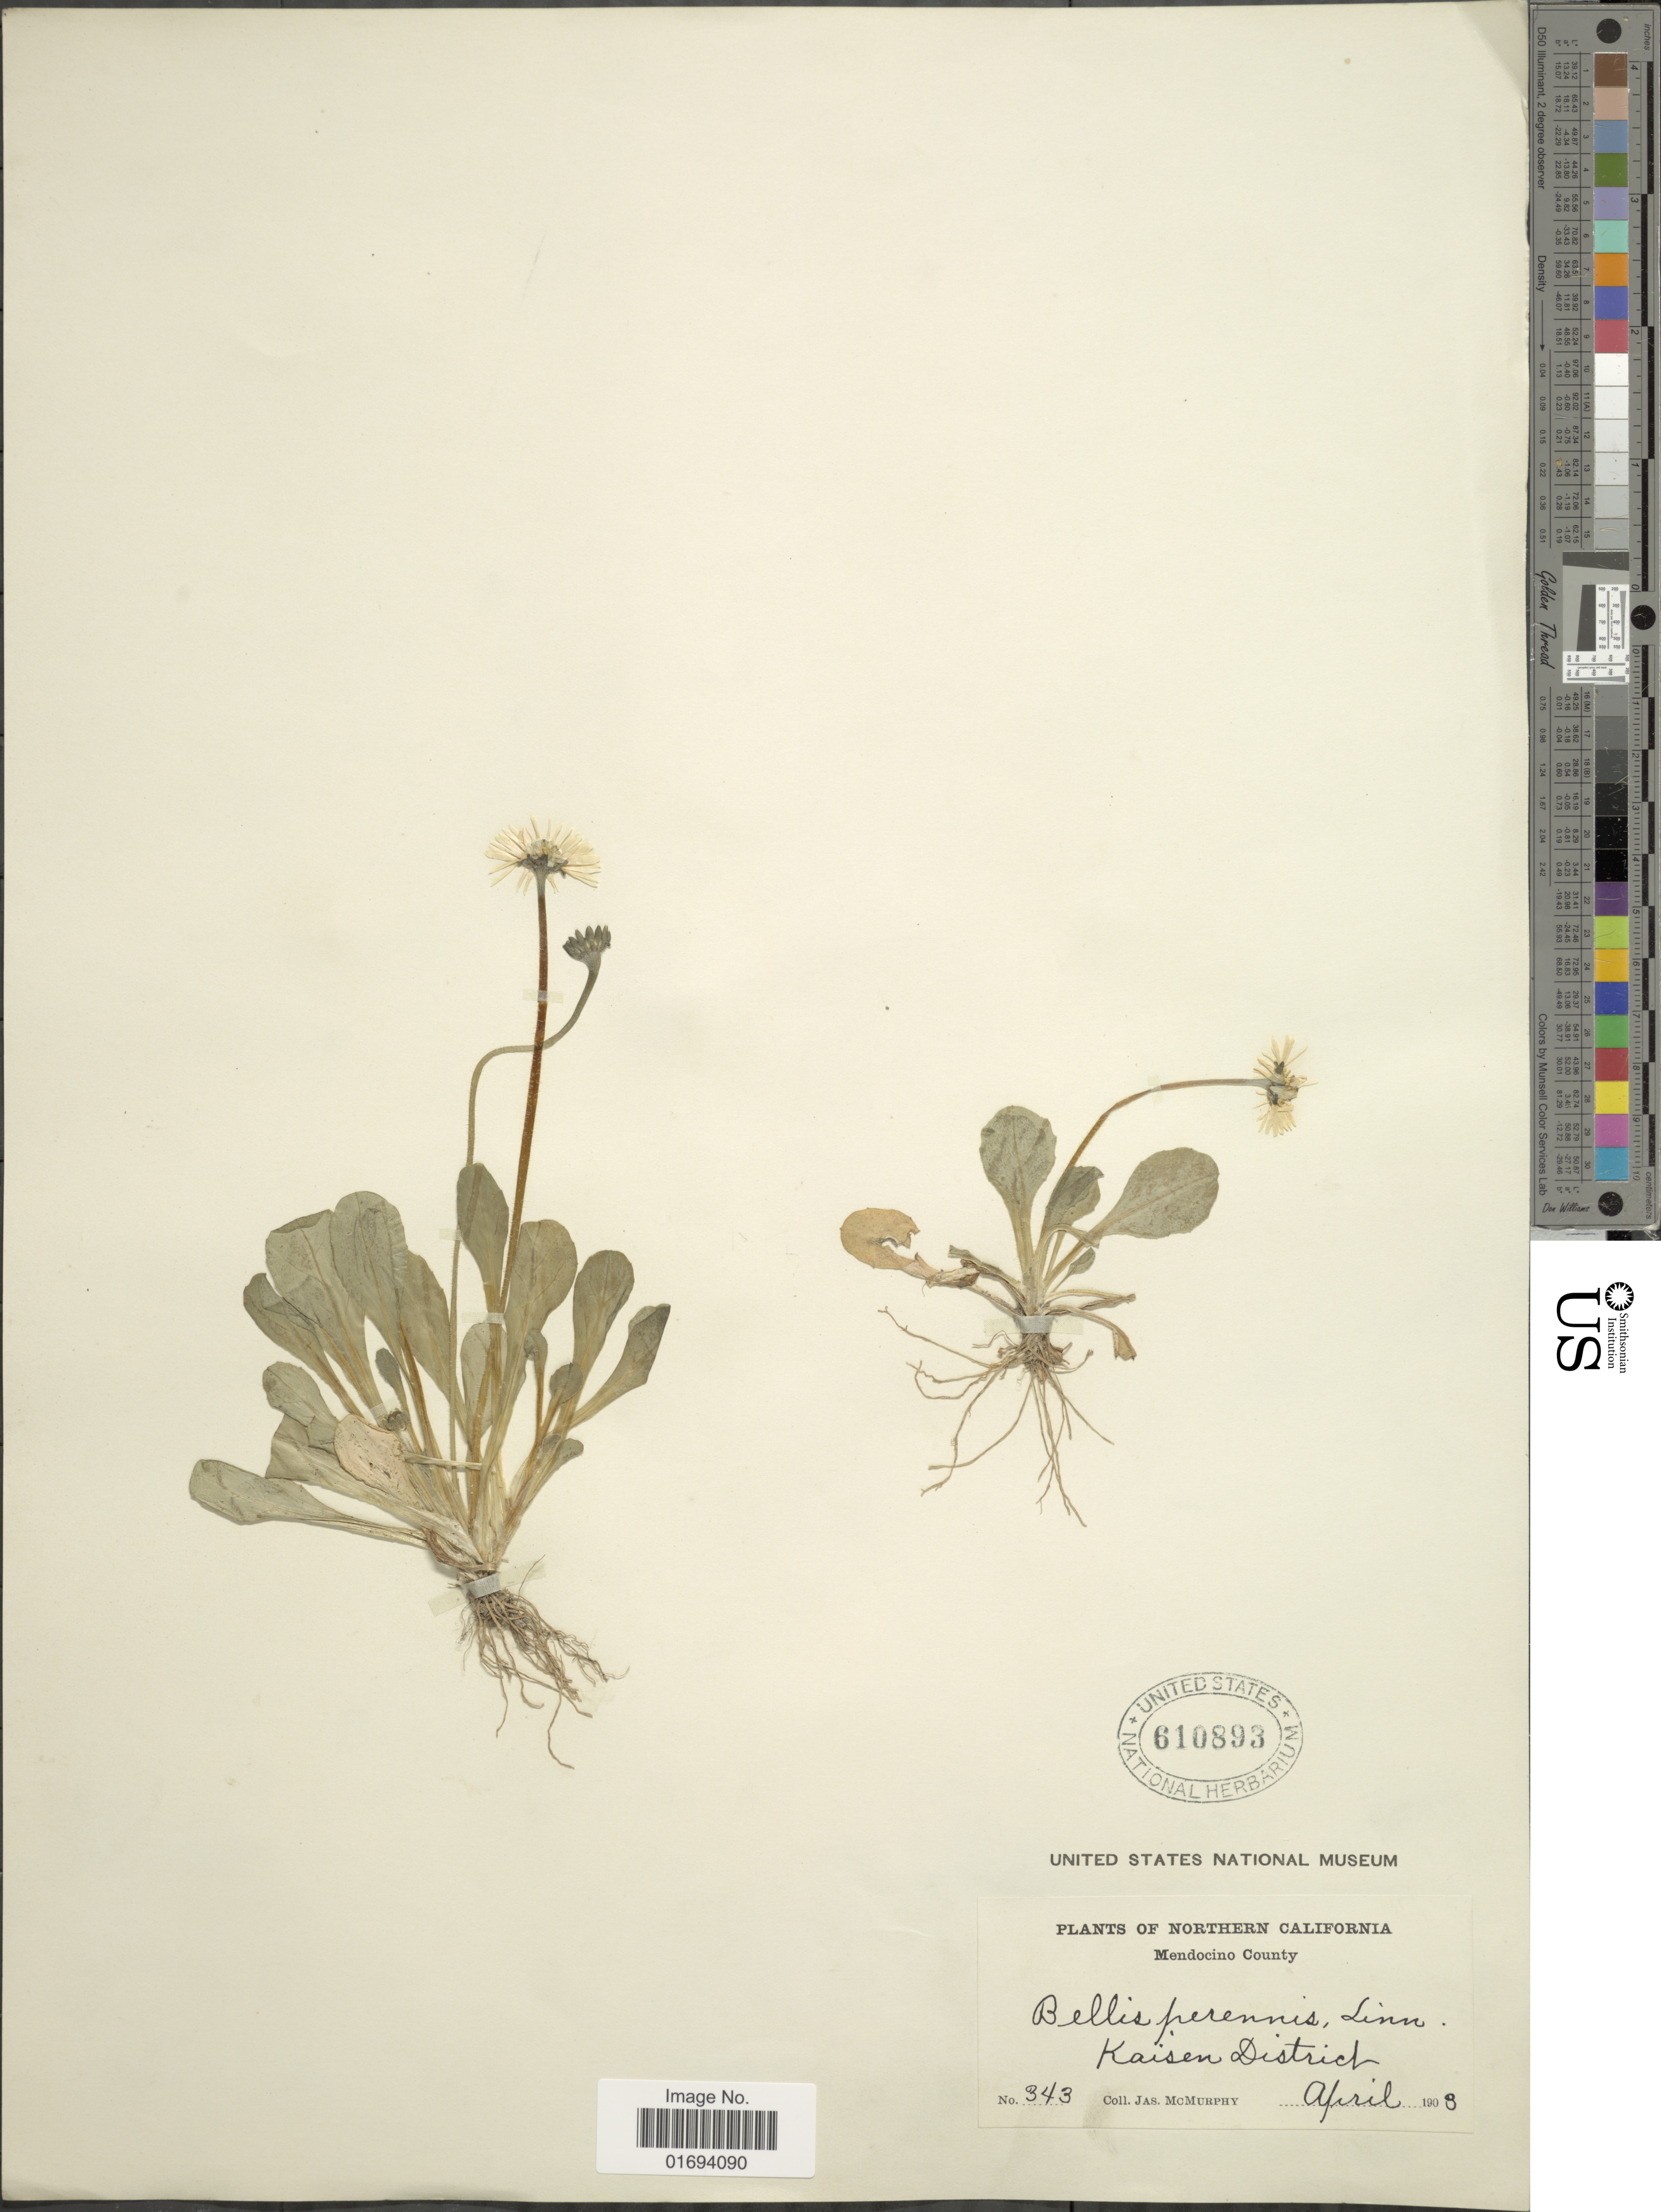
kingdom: Plantae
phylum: Tracheophyta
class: Magnoliopsida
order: Asterales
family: Asteraceae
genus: Bellis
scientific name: Bellis perennis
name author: L.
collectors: J. McMurphy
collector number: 343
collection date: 1908-04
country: United States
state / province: California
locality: Northern California Kaisen District.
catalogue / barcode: US 610893